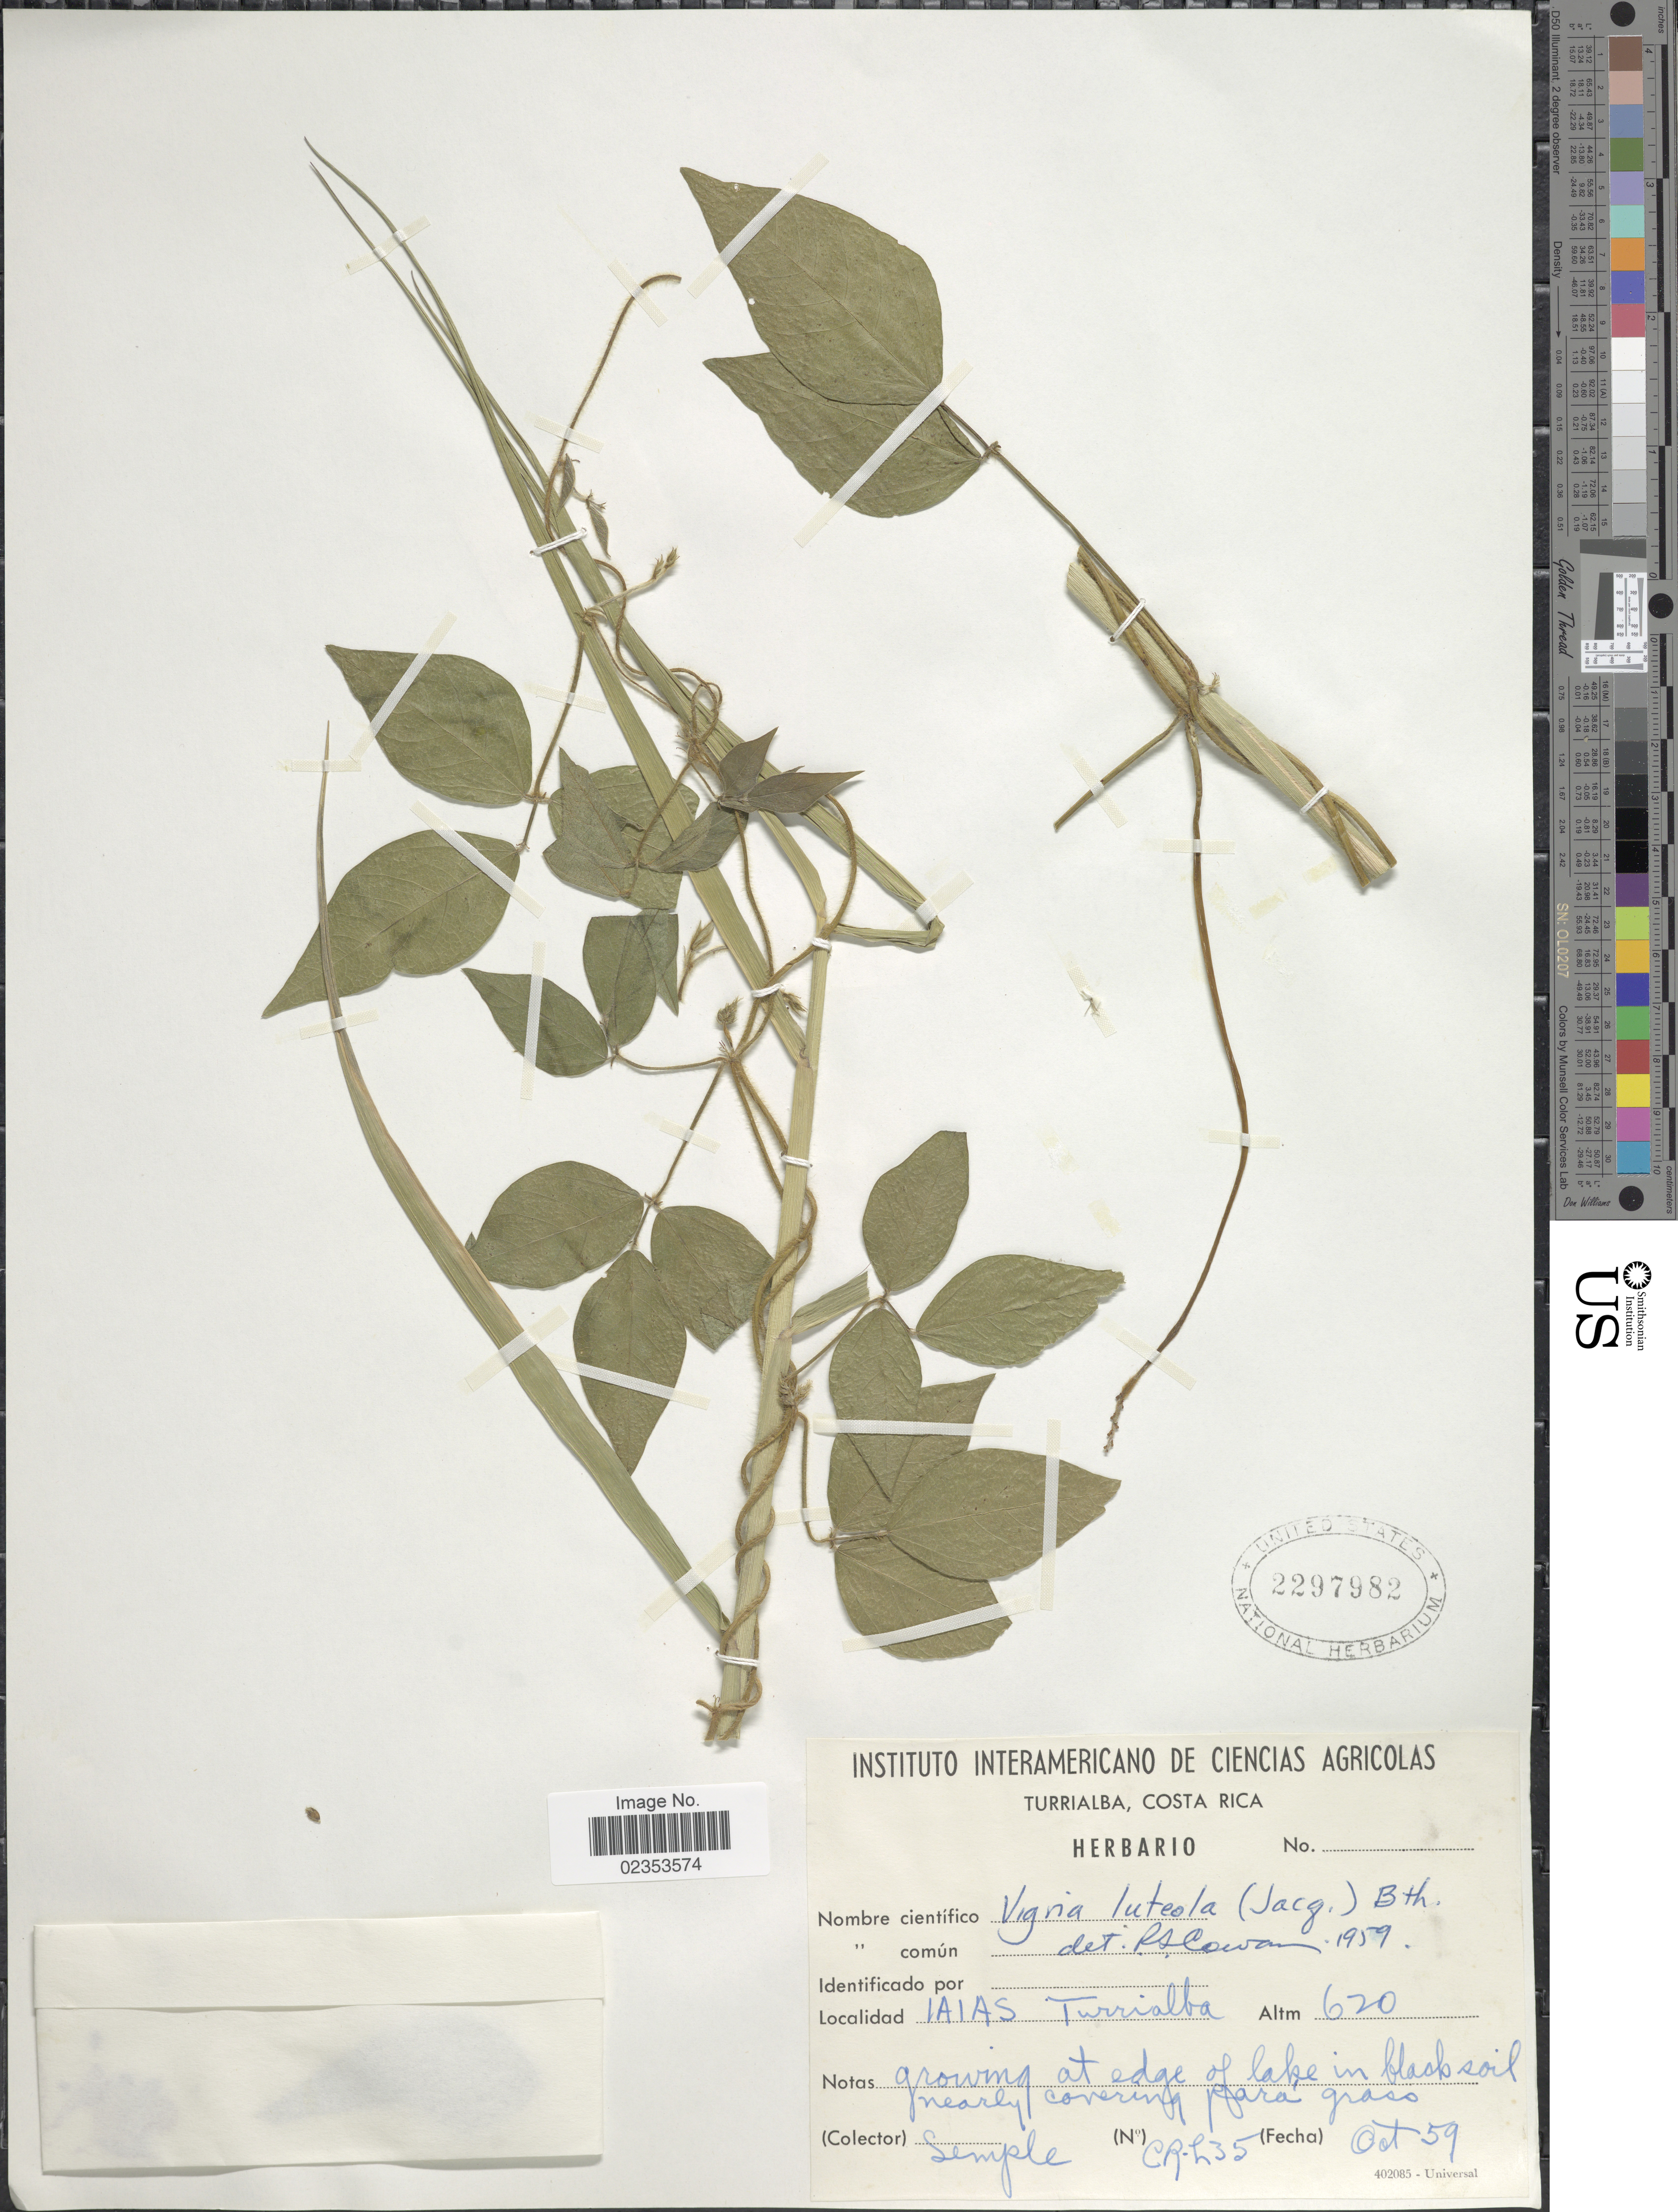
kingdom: Plantae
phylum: Tracheophyta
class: Magnoliopsida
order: Fabales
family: Fabaceae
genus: Vigna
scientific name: Vigna luteola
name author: (Jacq.) Benth.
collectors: Semple, --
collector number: CRL35?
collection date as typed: Transcribed d/m/y: /10/59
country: Costa Rica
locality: IAIAS Turrialba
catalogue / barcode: US 2297982